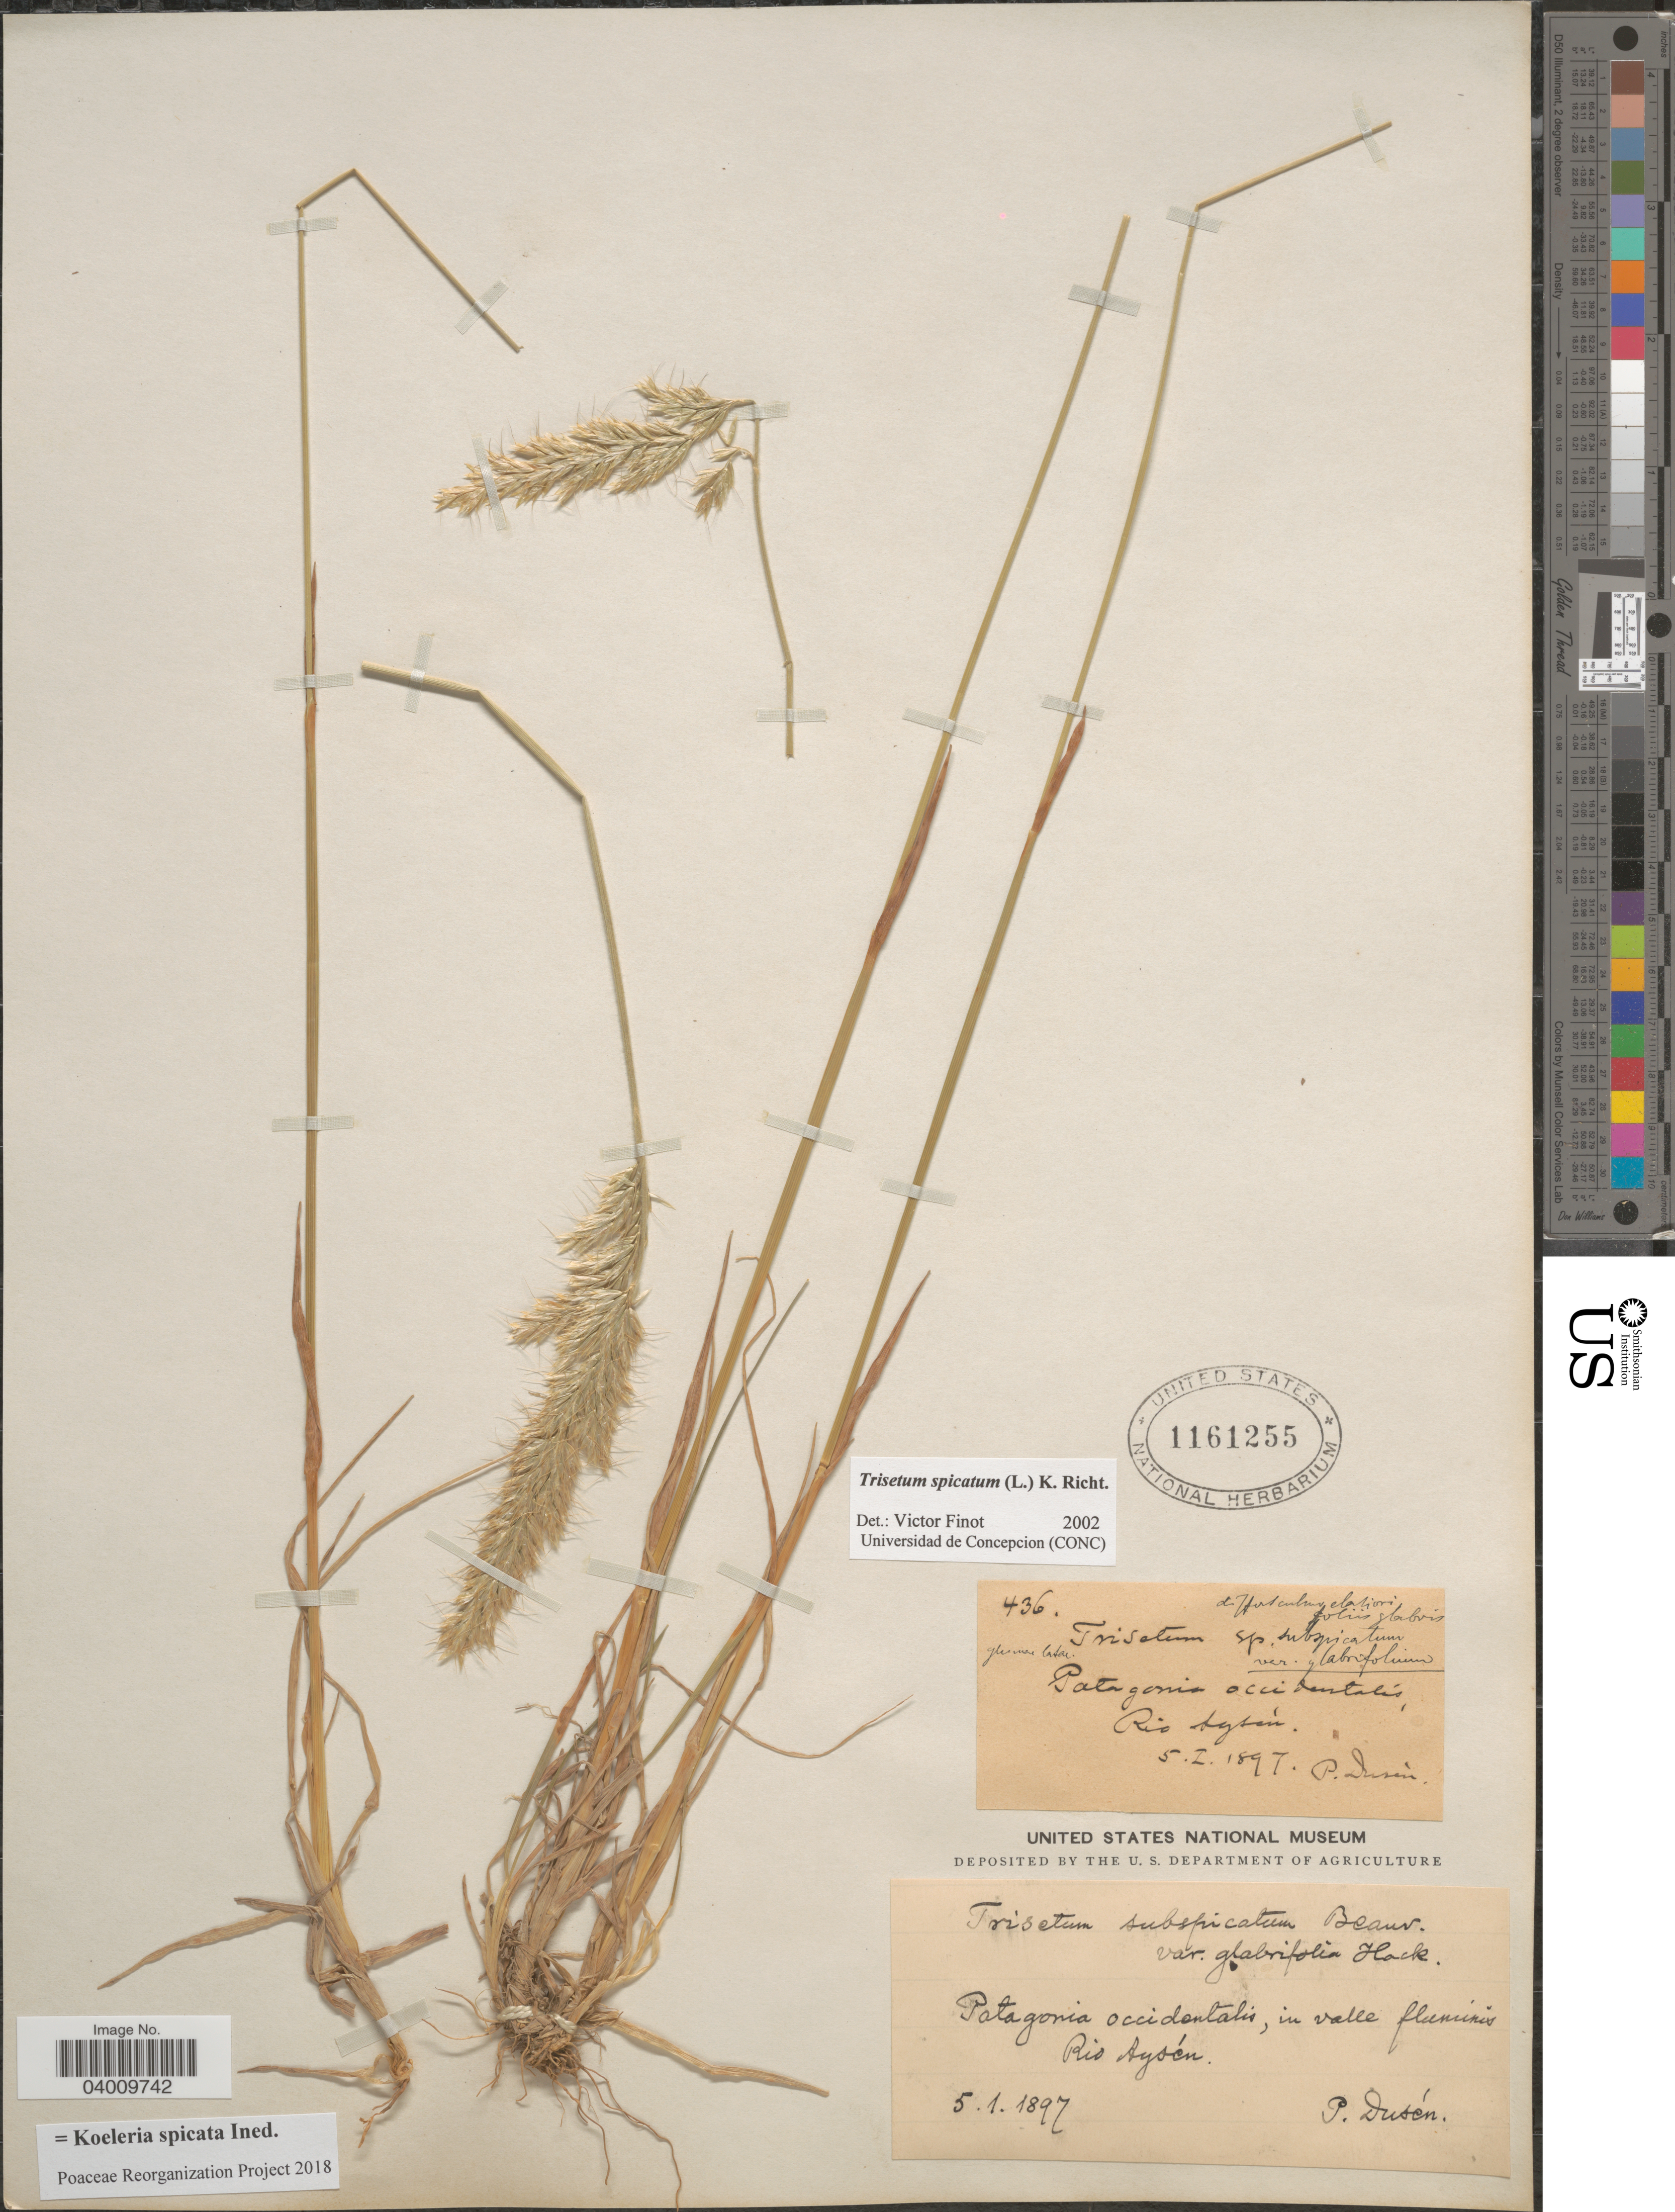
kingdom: Plantae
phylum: Tracheophyta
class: Liliopsida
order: Poales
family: Poaceae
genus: Koeleria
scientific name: Koeleria spicata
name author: (L.) Barberá et al.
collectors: P. Dusén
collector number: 436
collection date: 1897-01-05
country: Chile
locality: Patagonia occidentalis, in valle fluminis. Rio Aysén.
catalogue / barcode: US 1161255